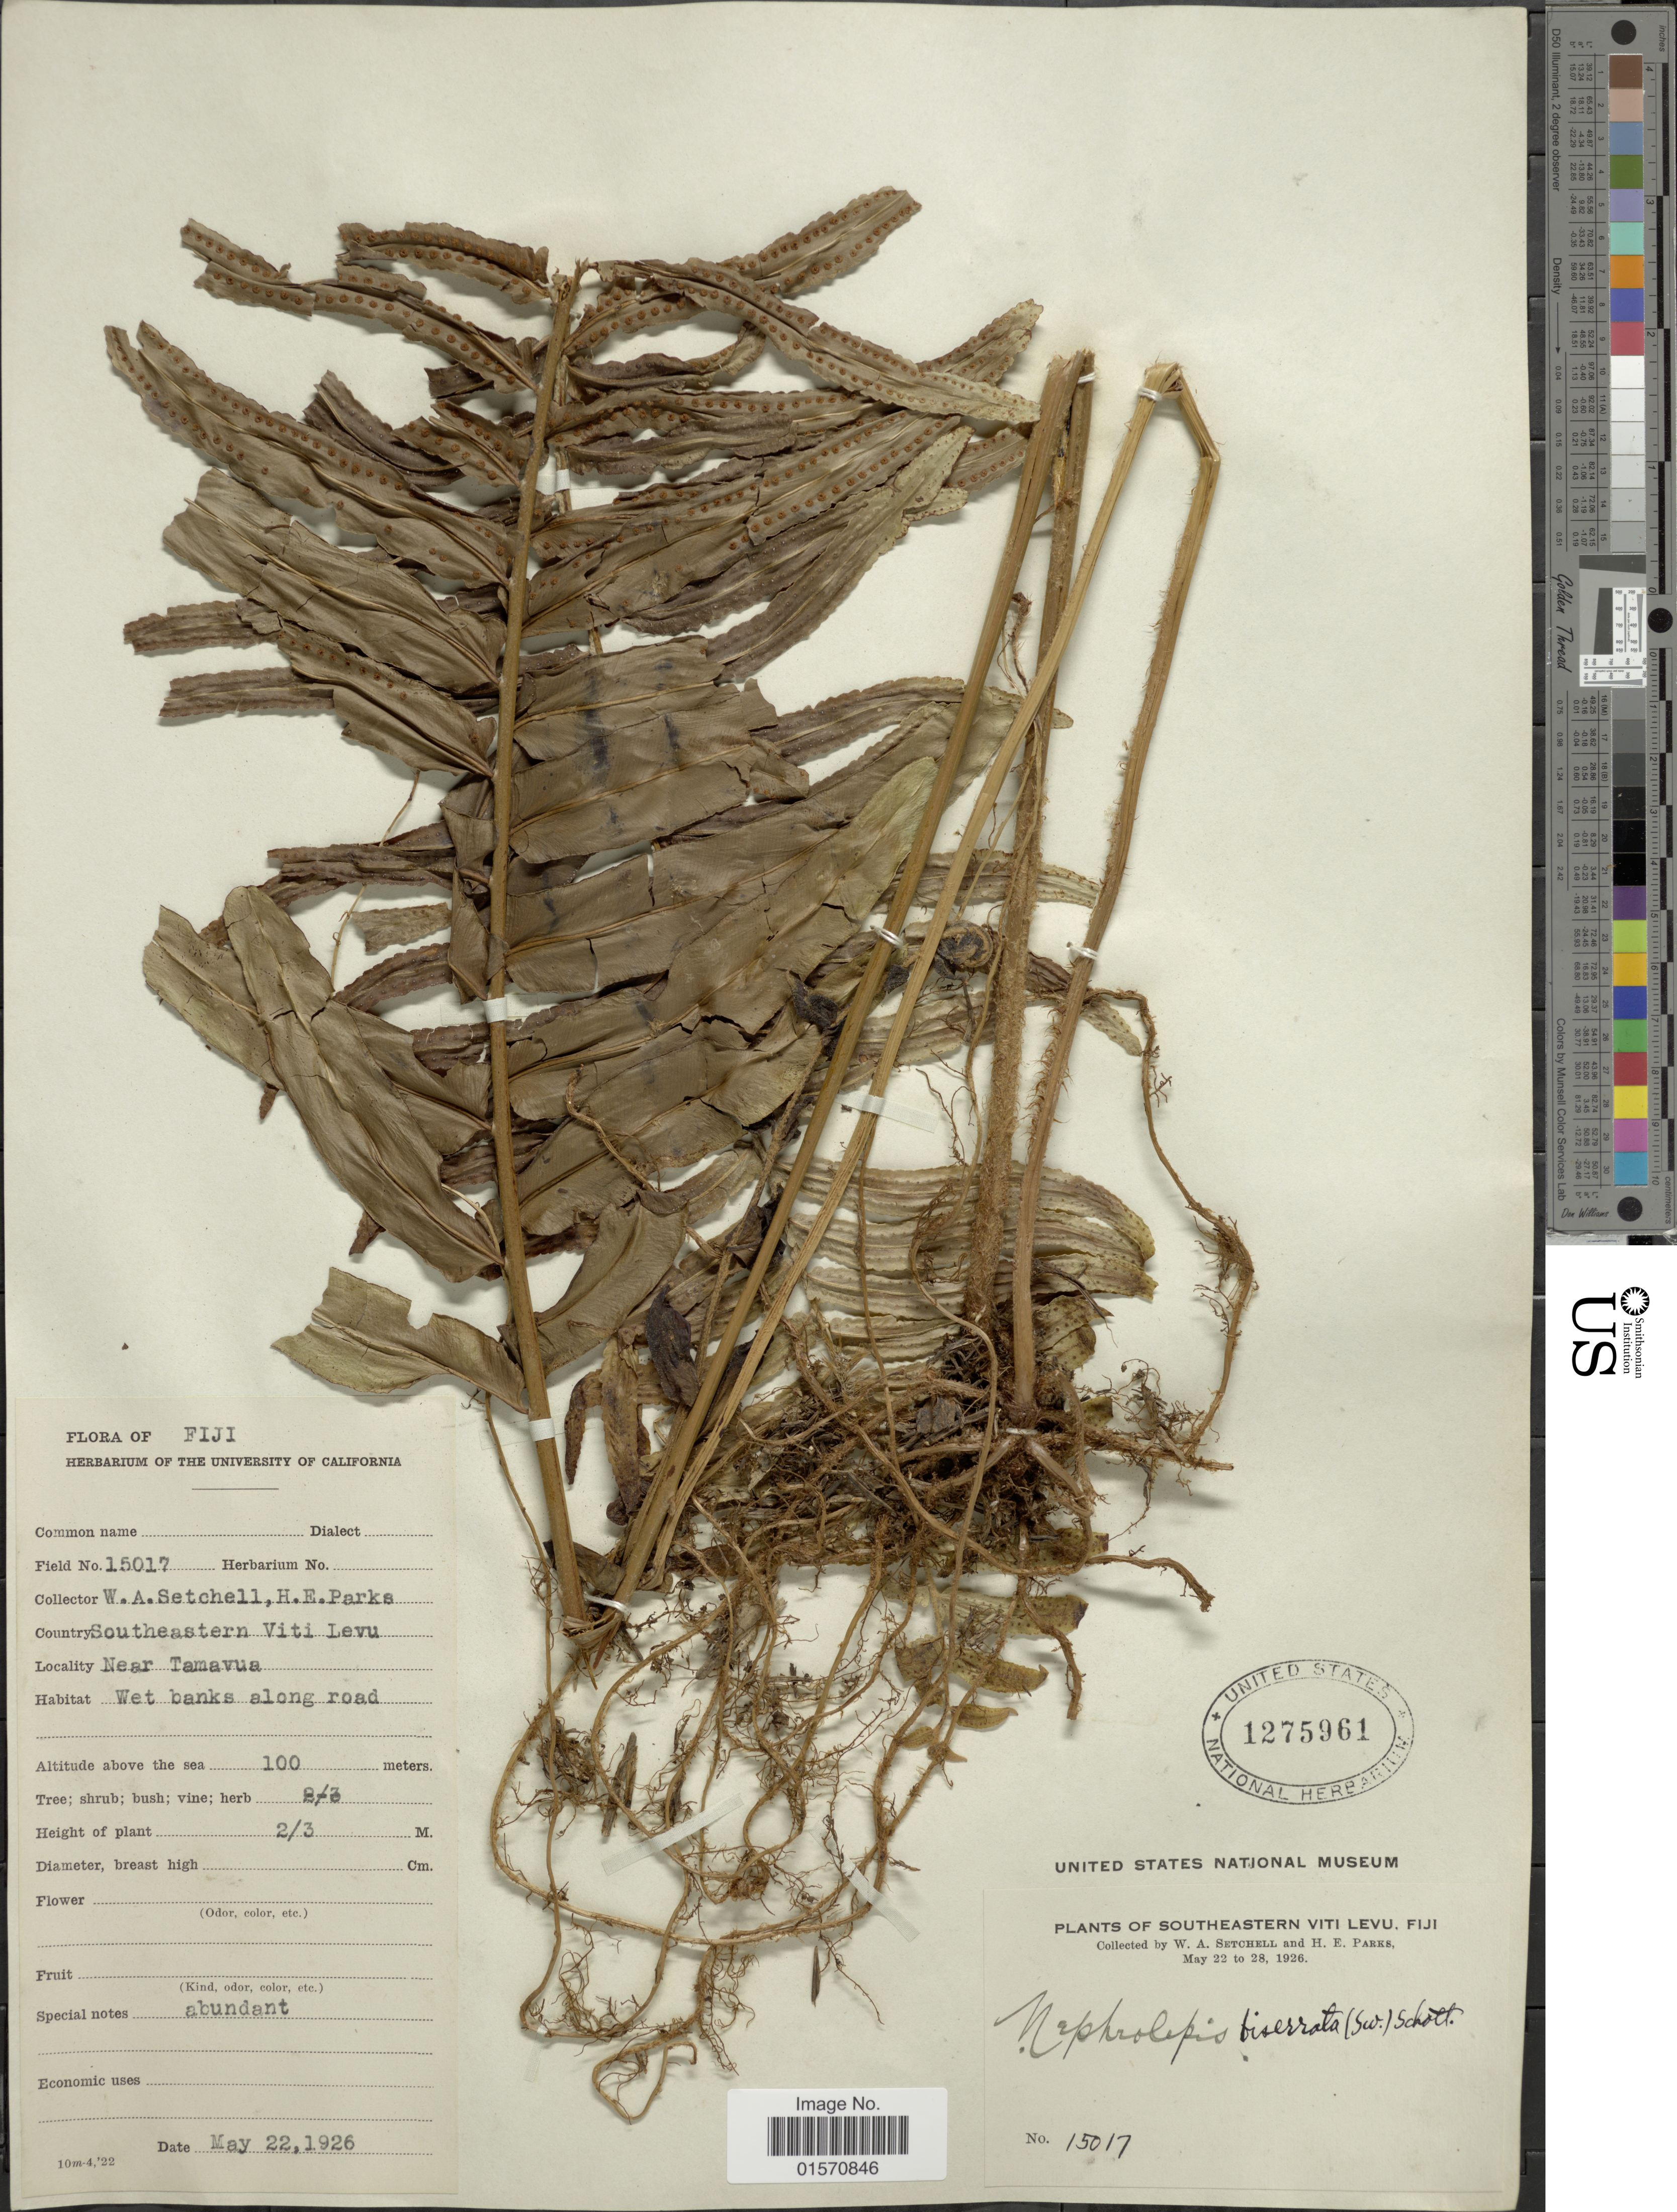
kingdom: Plantae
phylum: Tracheophyta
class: Polypodiopsida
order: Polypodiales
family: Nephrolepidaceae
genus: Nephrolepis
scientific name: Nephrolepis biserrata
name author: (Sw.) Schott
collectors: W. Setchell & H. E. Parks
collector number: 15017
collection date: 1926-05-22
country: Fiji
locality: Southeastern Viti Levu. Near Tamavua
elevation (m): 100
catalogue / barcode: US 1275961